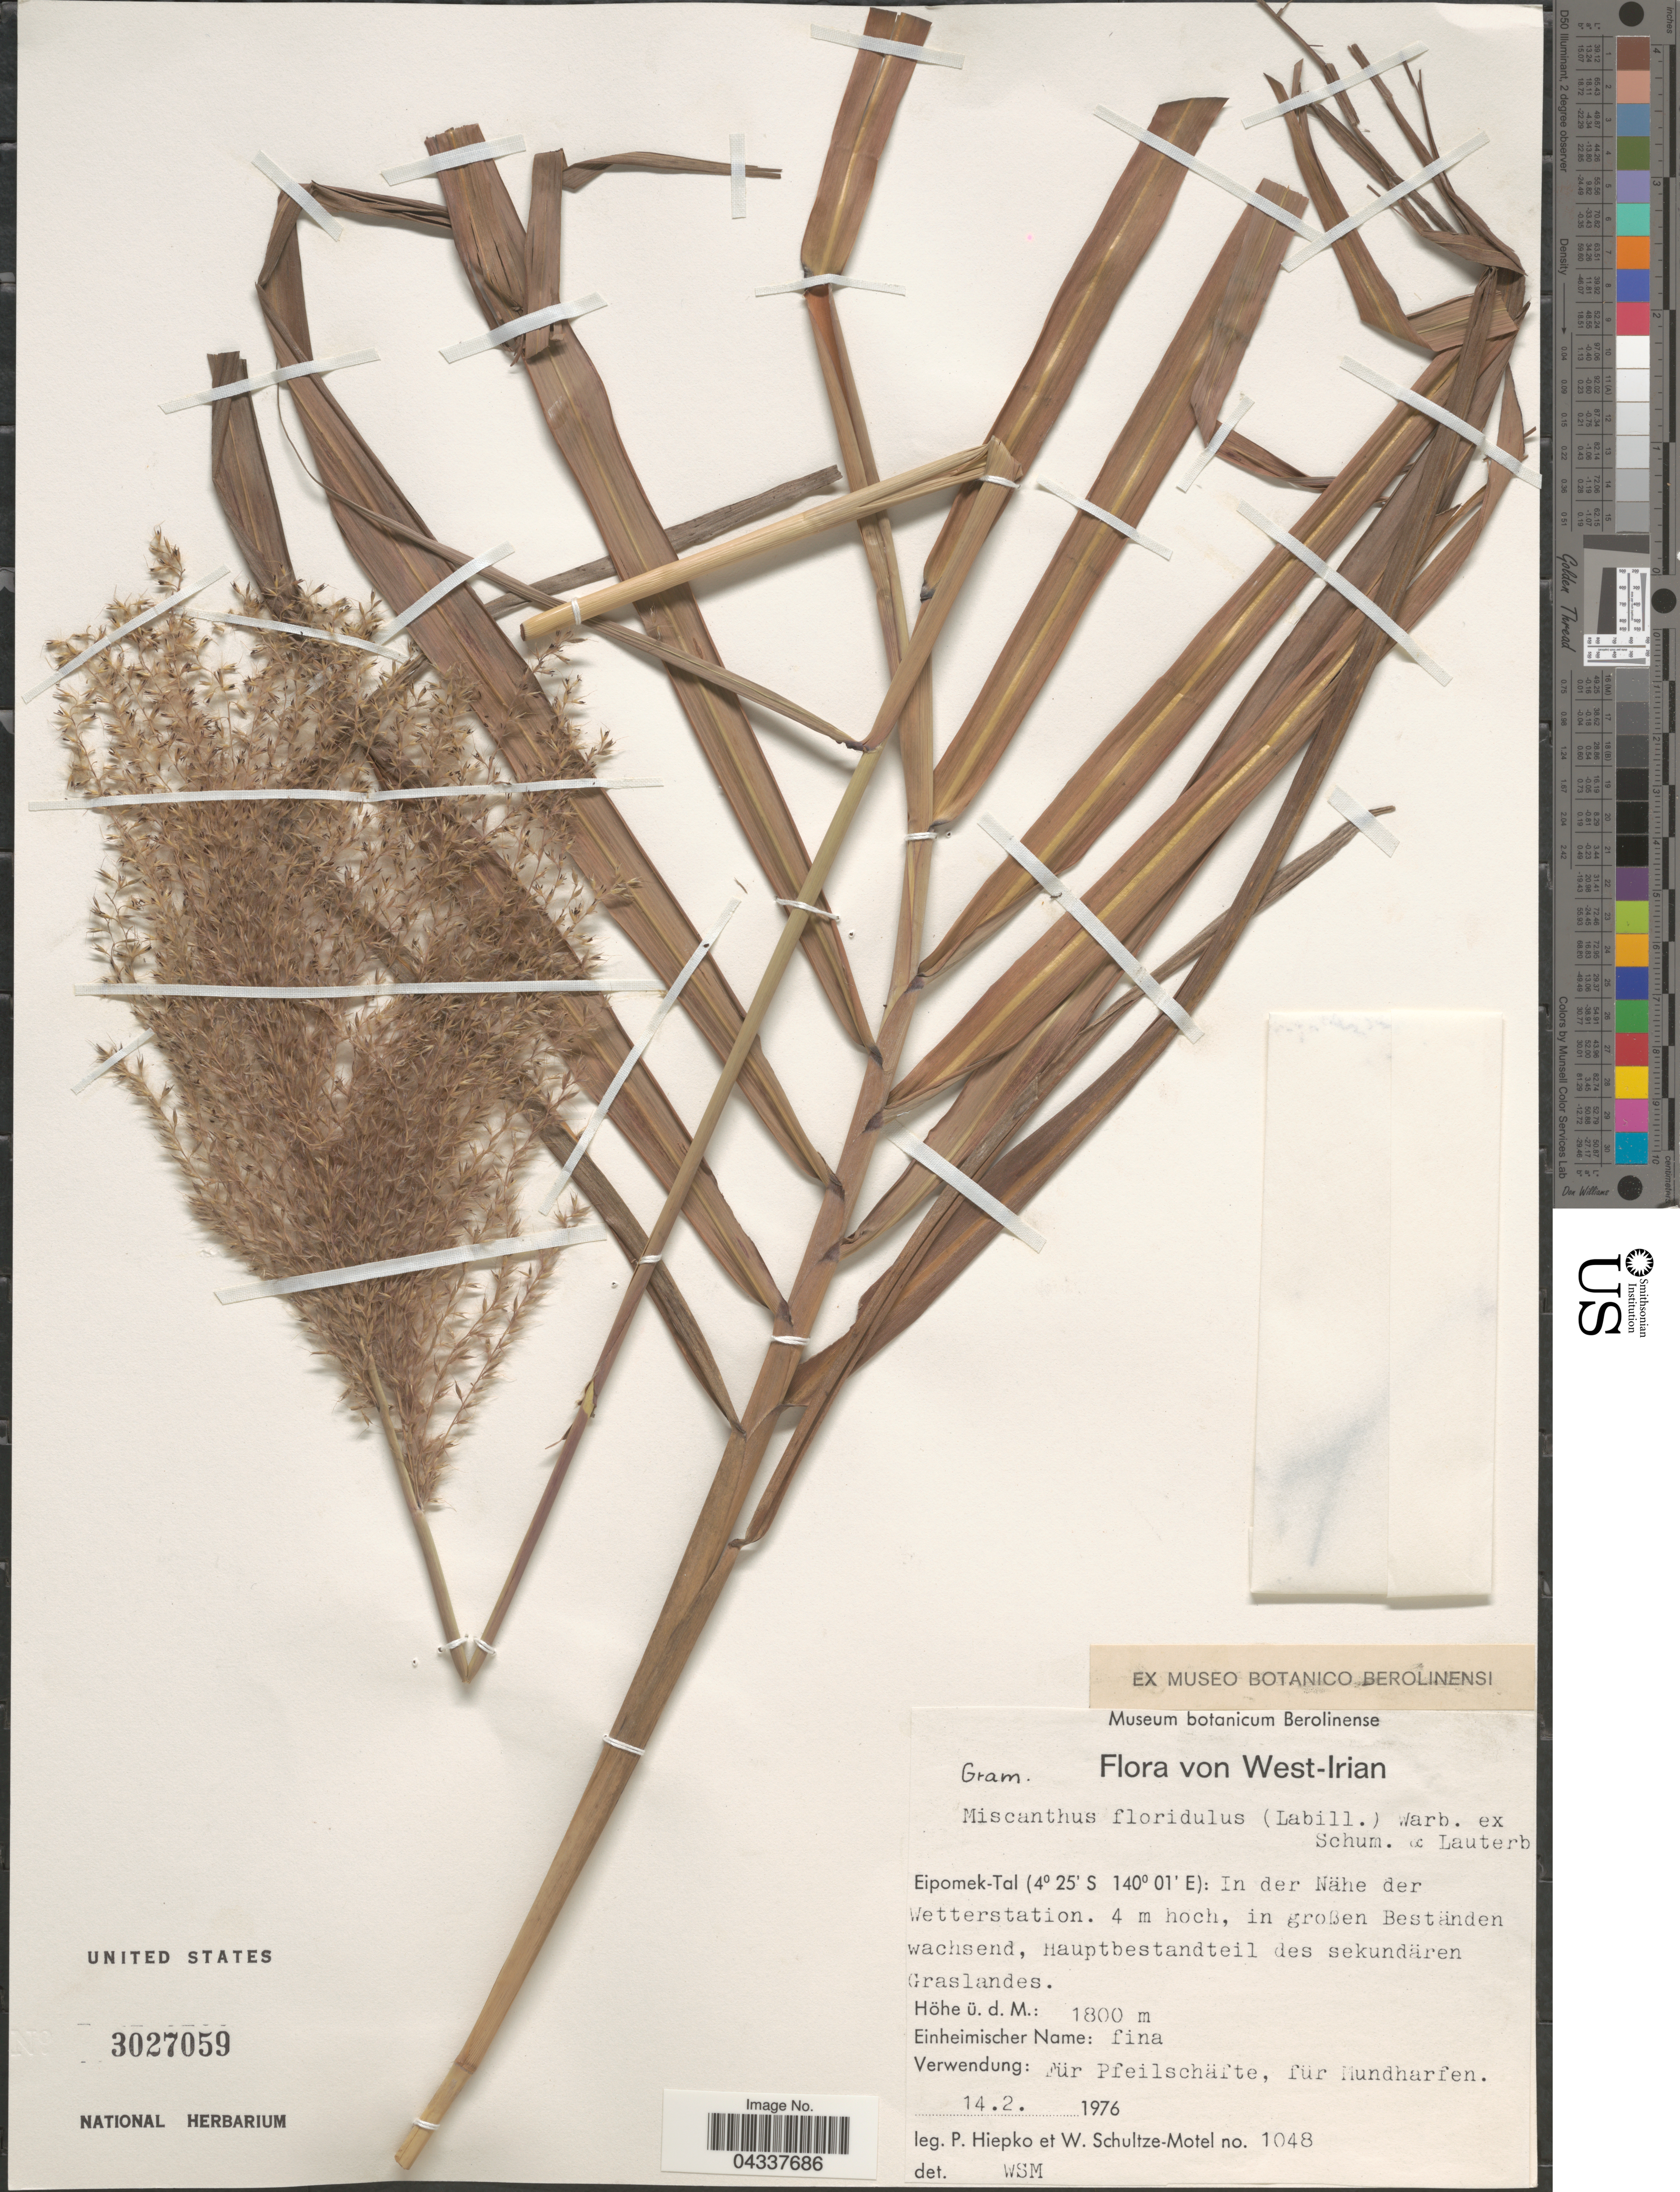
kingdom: Plantae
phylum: Tracheophyta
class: Liliopsida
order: Poales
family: Poaceae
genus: Miscanthus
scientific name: Miscanthus floridulus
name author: (Labill.) Warb.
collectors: P. H. Hiepko & W. Schultze-Motel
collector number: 1048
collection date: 1976-02-14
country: Indonesia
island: New Guinea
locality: West-Irian. Eipomek-Tal: In der Nähe der Wetterstation.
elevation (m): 1800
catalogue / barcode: US 3027059